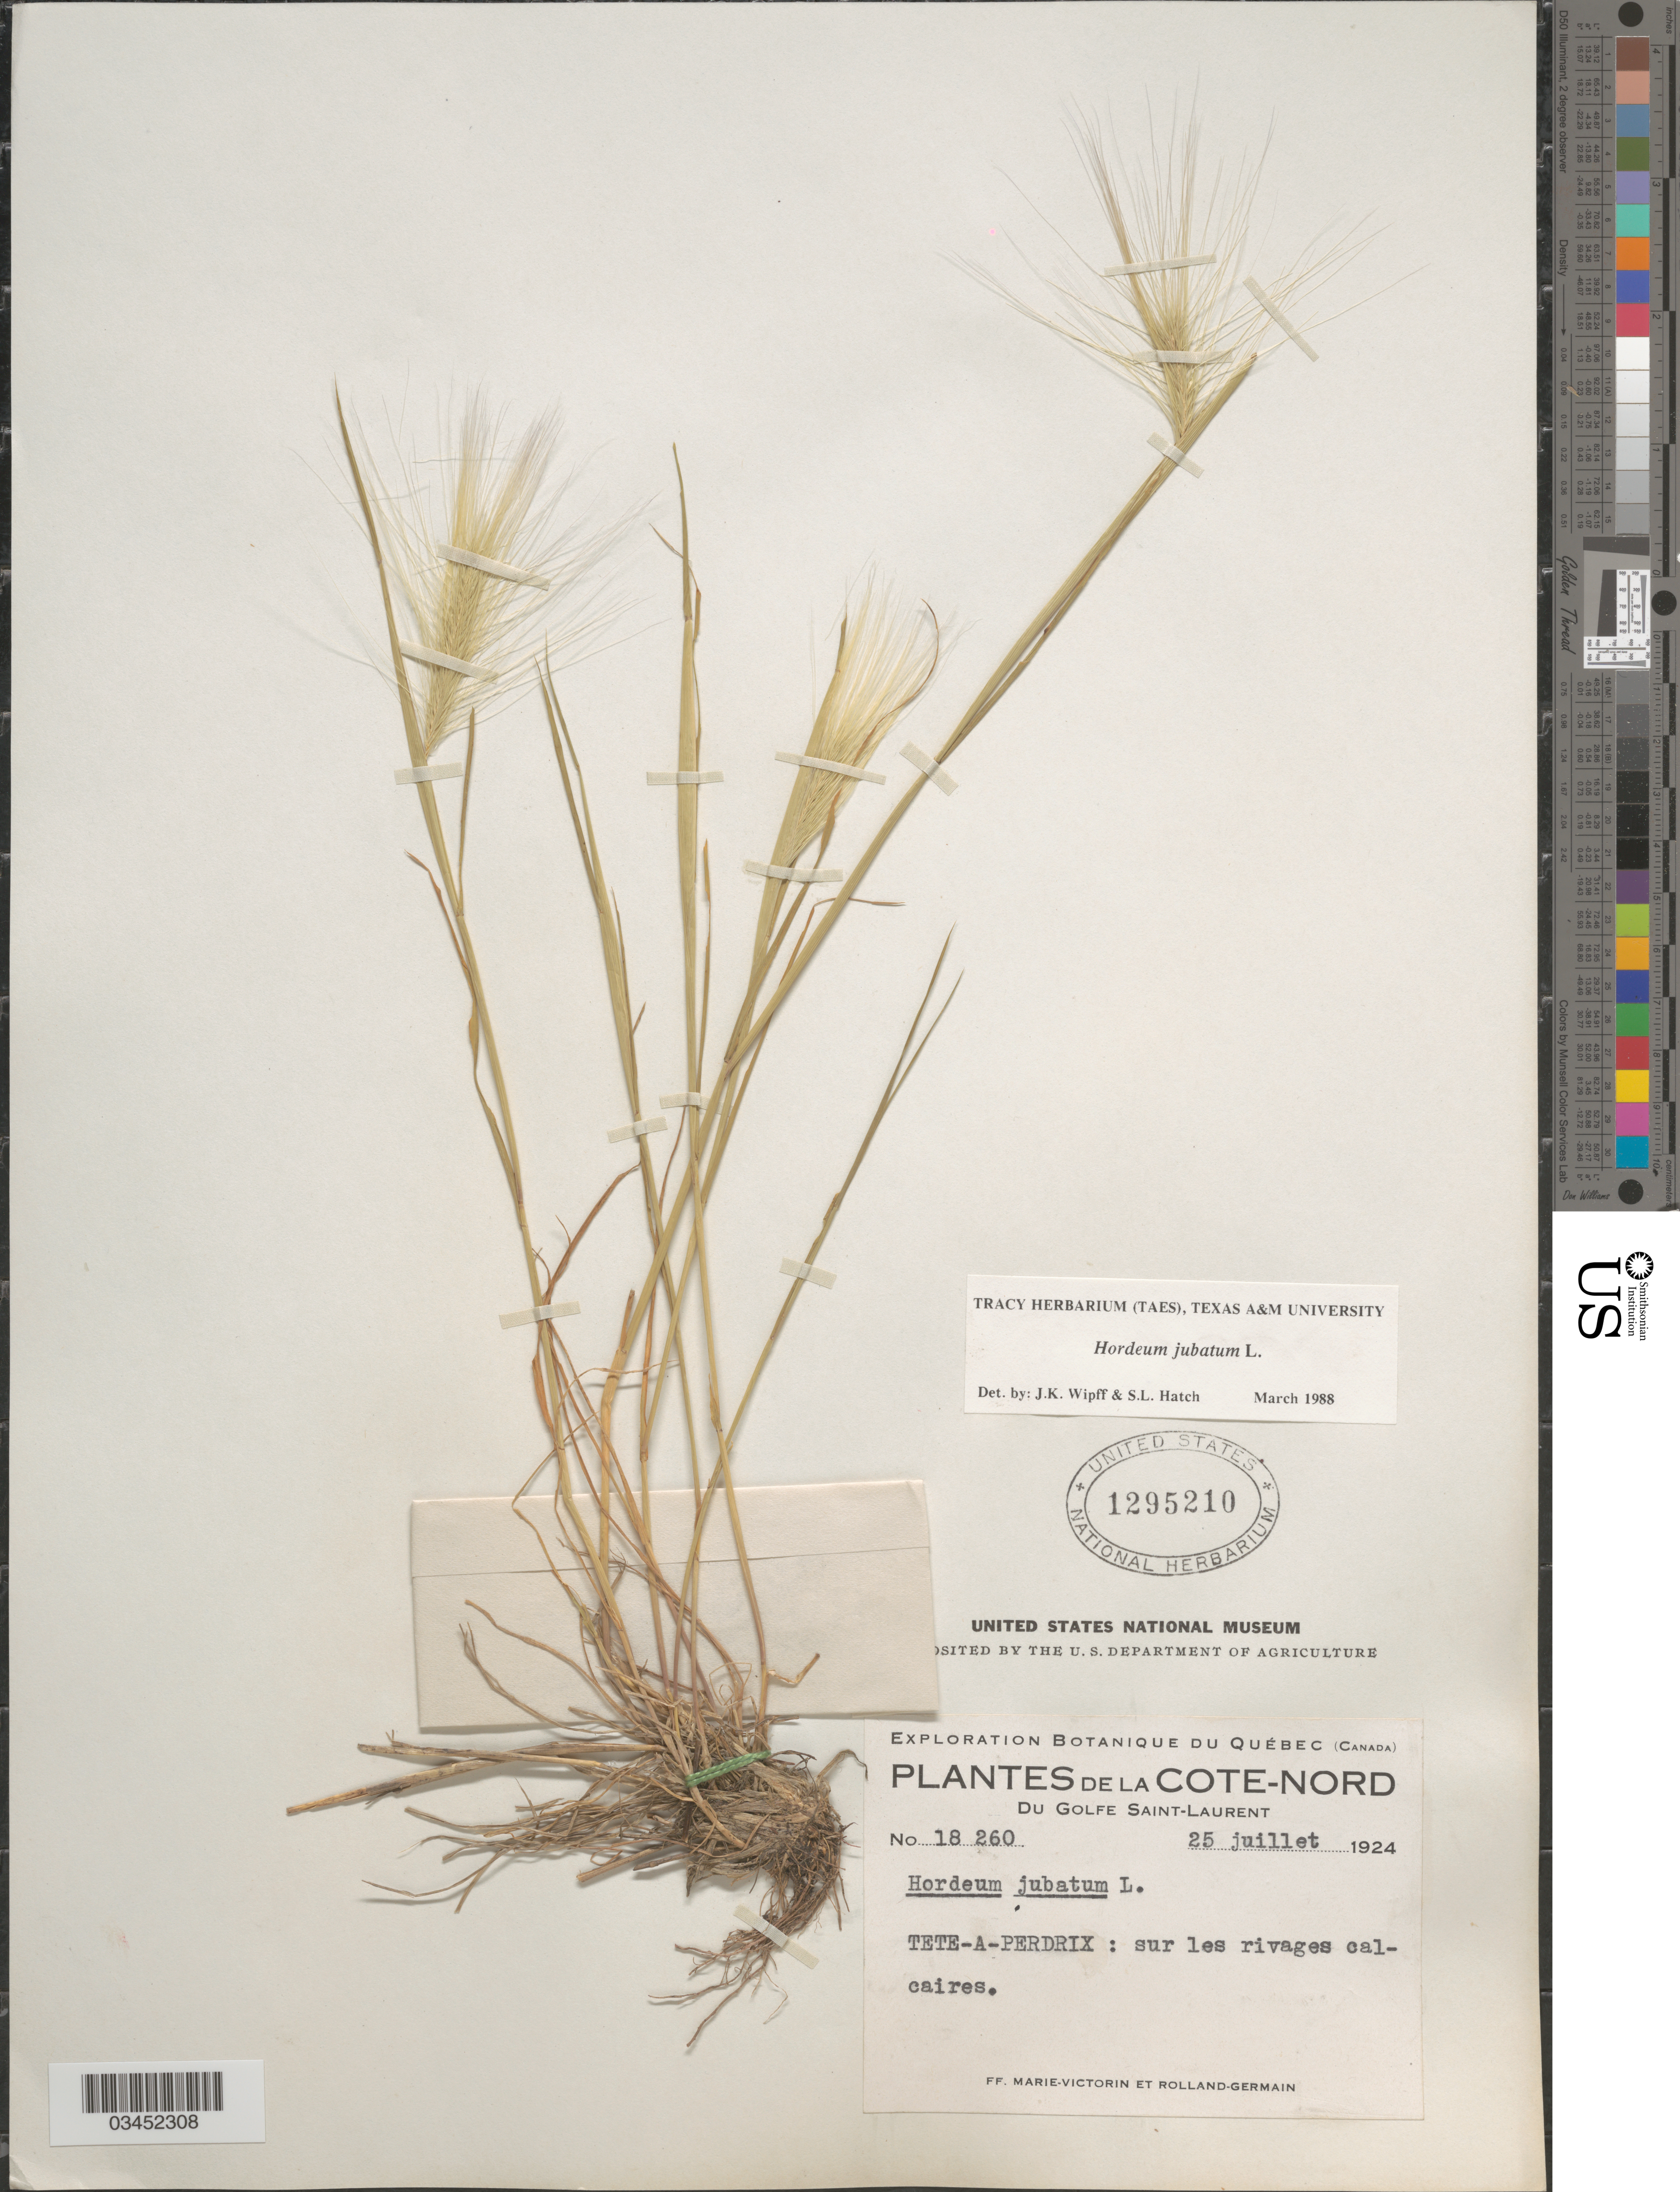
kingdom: Plantae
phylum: Tracheophyta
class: Liliopsida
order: Poales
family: Poaceae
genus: Hordeum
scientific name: Hordeum jubatum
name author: L.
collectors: F. Marie-Victorin & Rolland-Germain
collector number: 18260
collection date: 1924-07-25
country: Canada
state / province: Quebec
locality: Exploration Botanique du Québec (Canada). La Cote-Nord du Golfe Saint-Laurent. Tete-a-Perdrix: sur les rivages calcaires.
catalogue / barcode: US 1295210